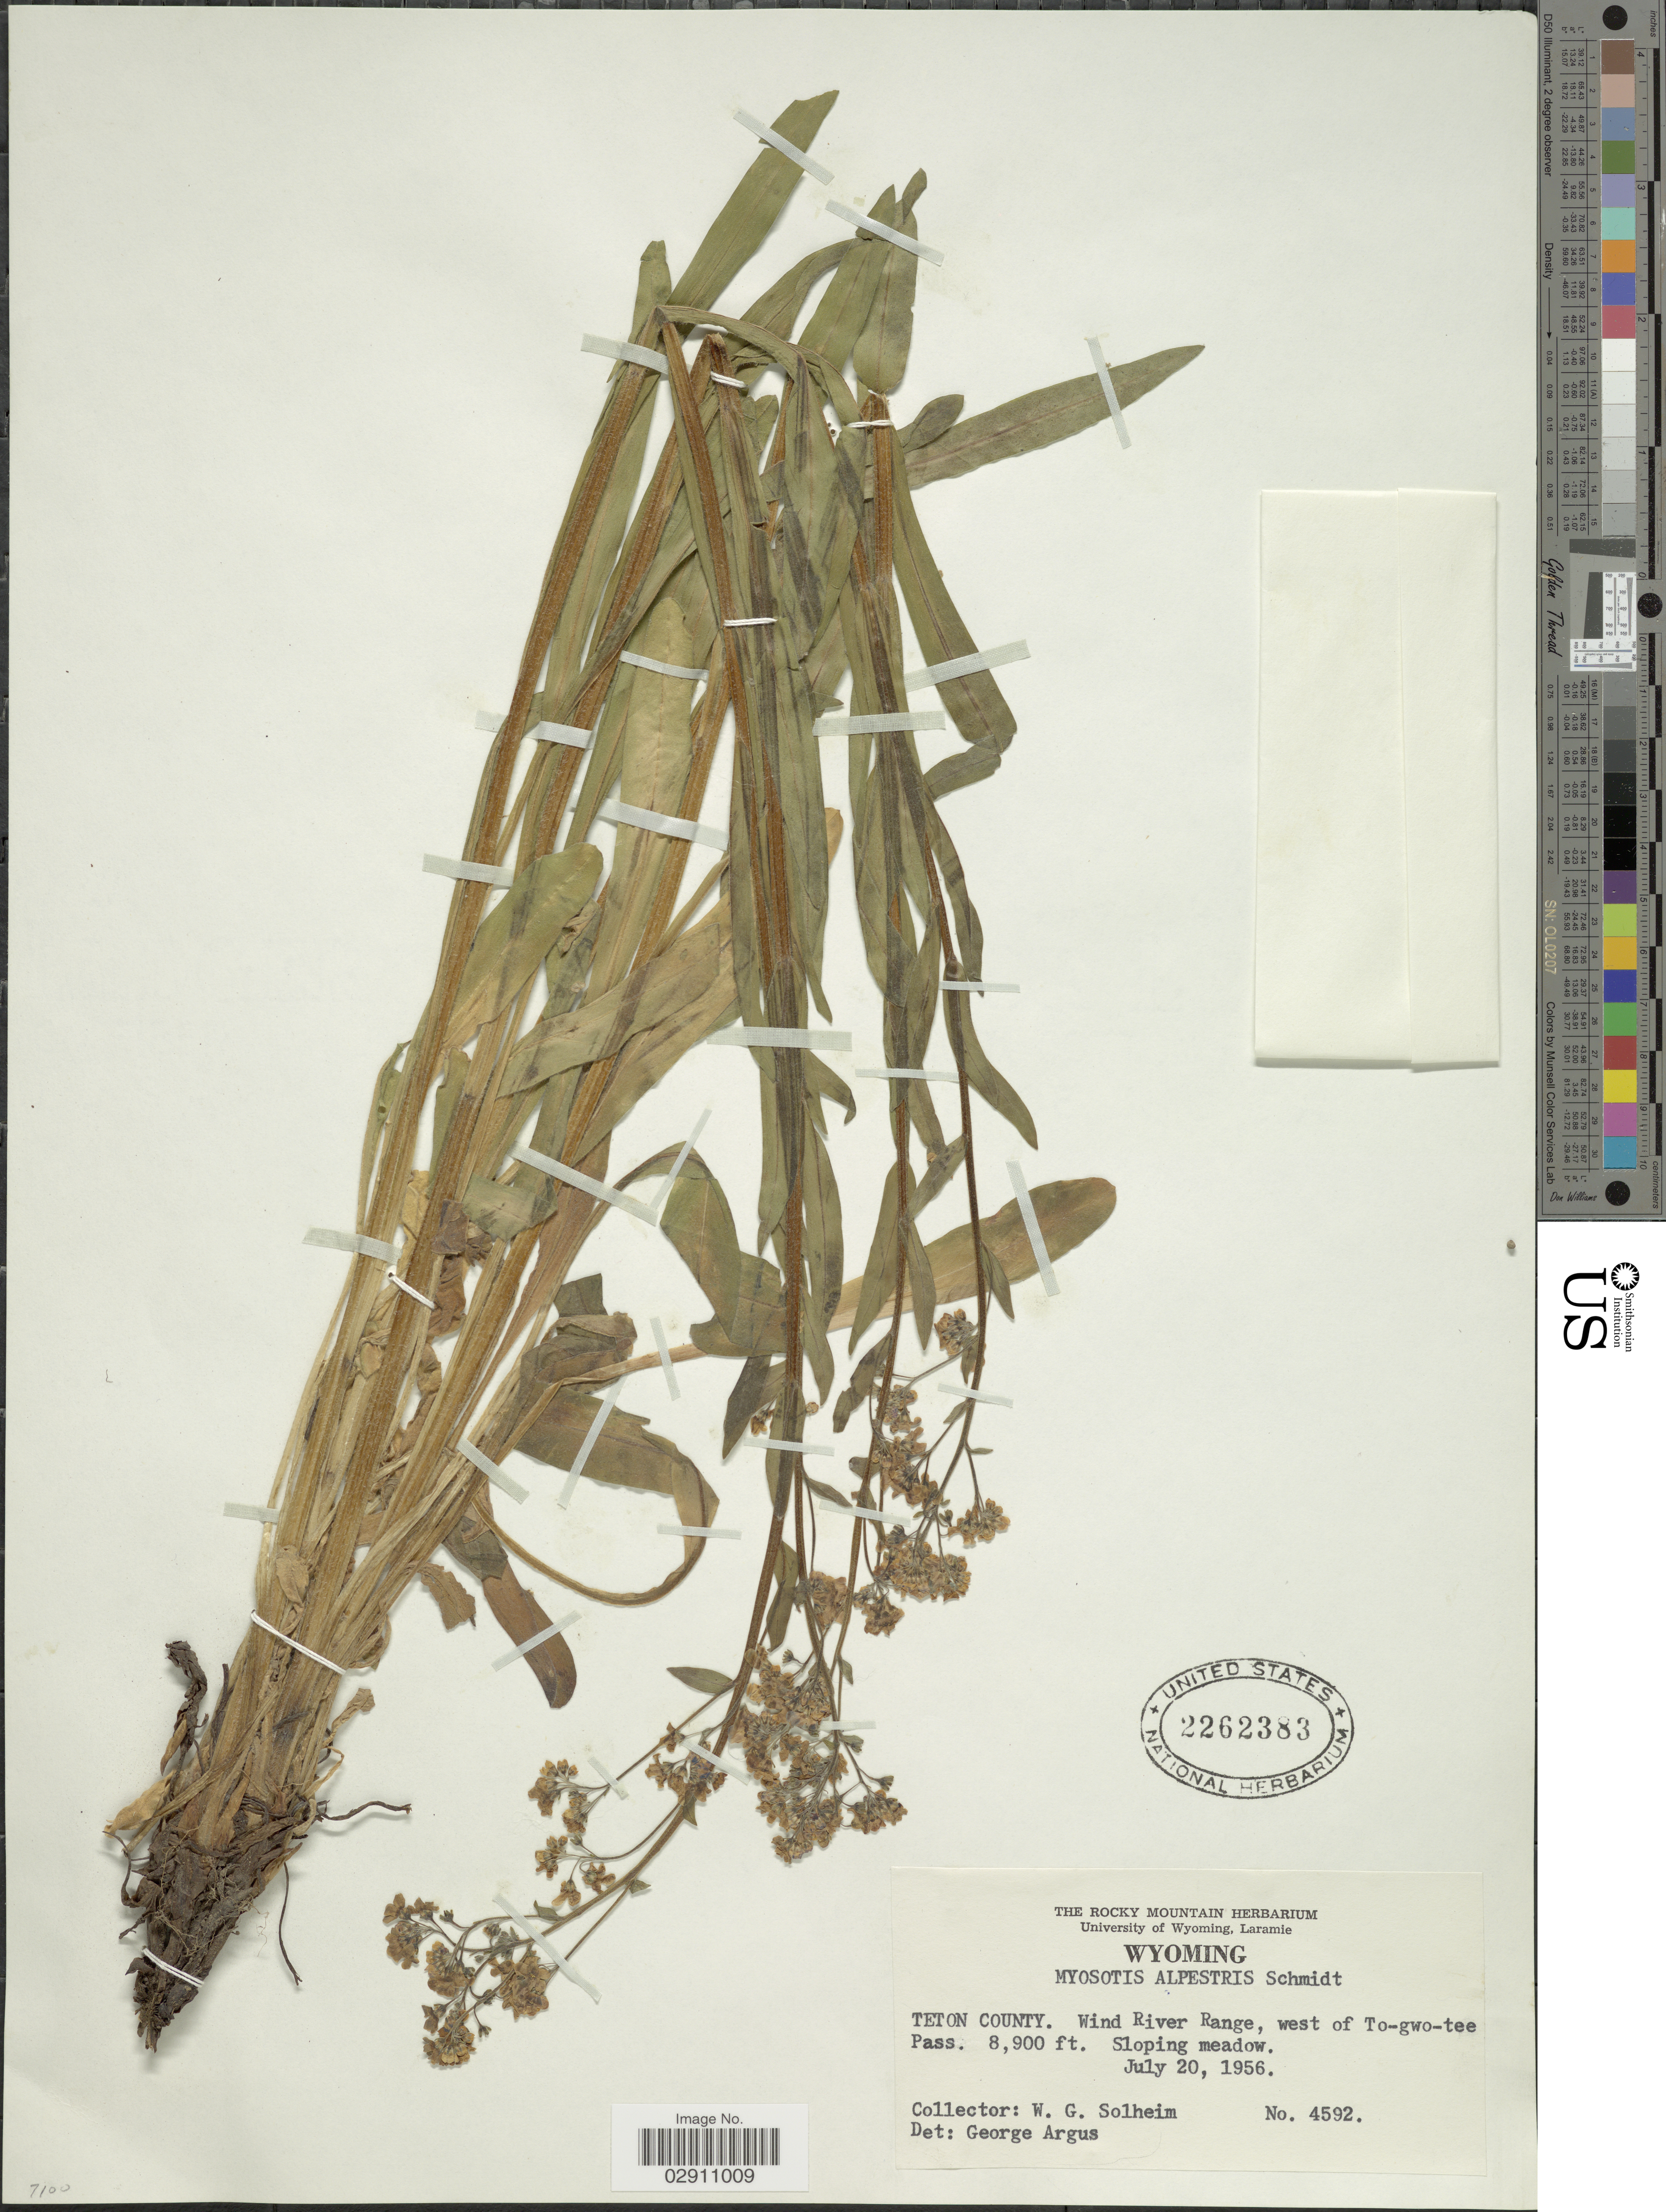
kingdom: Plantae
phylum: Tracheophyta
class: Magnoliopsida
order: Boraginales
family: Boraginaceae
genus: Myosotis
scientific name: Myosotis alpestris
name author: F.W. Schmidt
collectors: W. Solheim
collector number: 4592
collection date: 1956-07-20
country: United States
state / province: Wyoming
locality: Teton County. Wind River Range, west of To-gwo-tee Pass. Sloping meadow.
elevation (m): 2713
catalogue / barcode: US 2262383